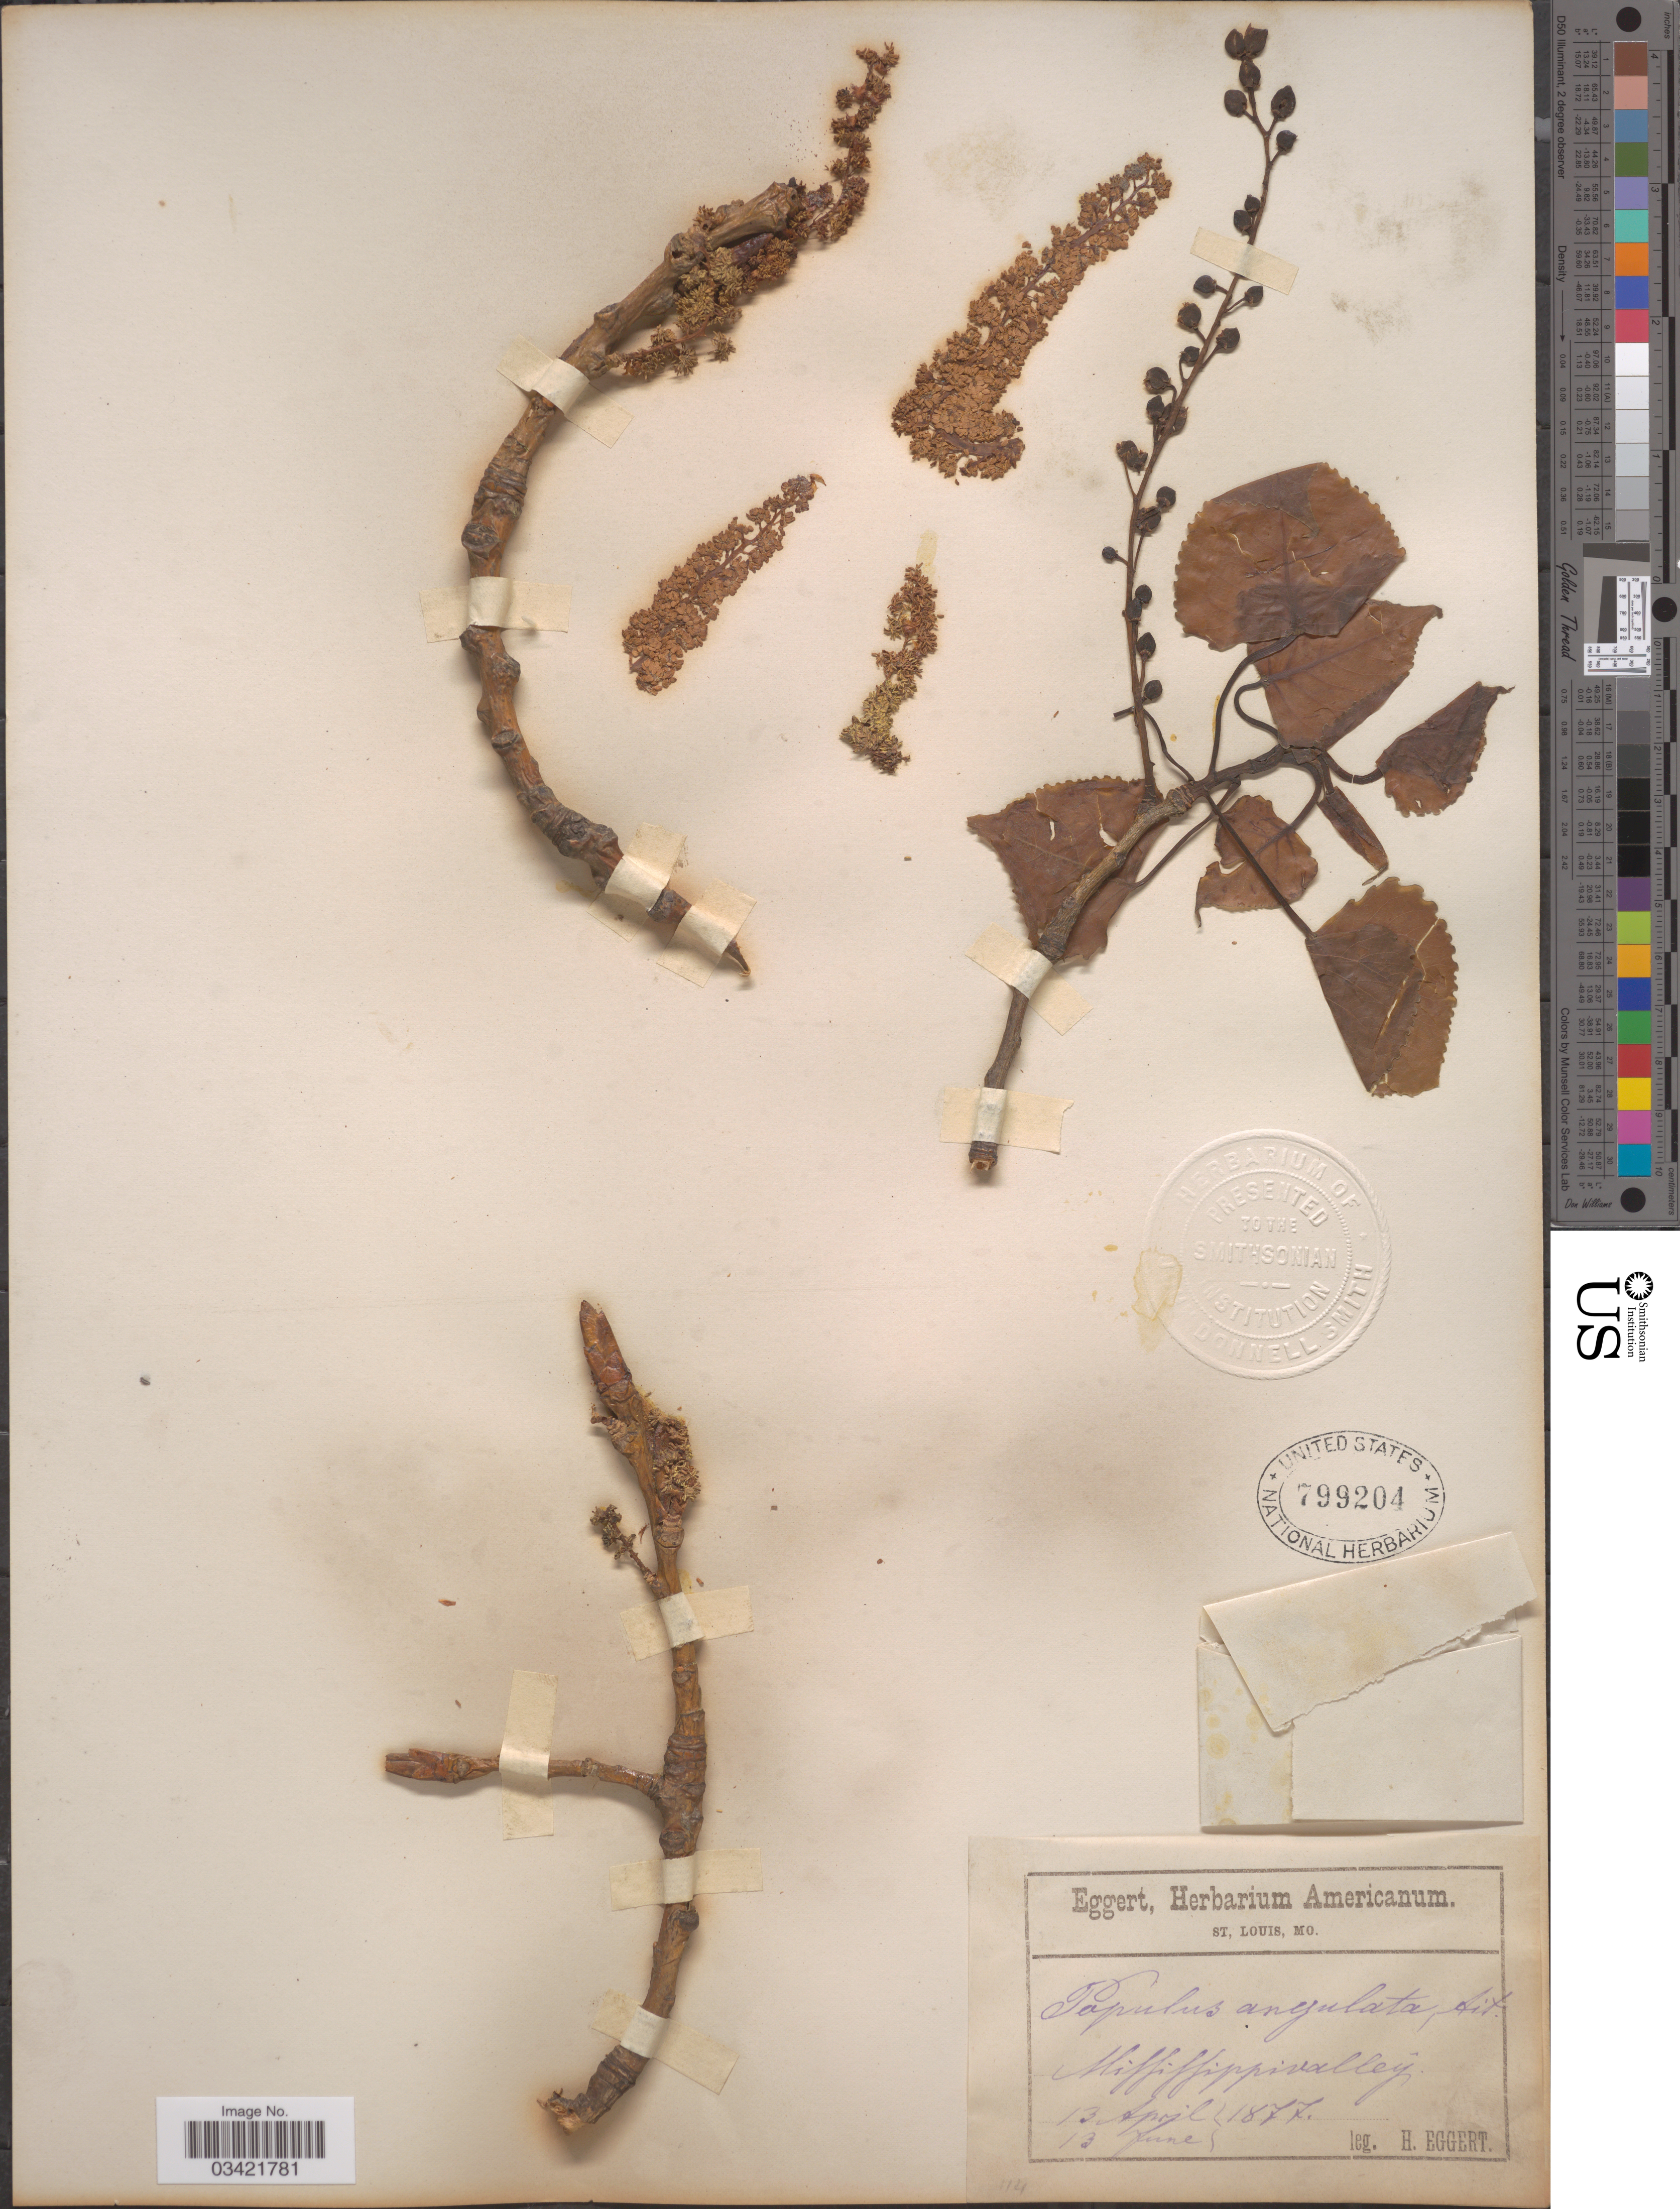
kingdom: Plantae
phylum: Tracheophyta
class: Magnoliopsida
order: Malpighiales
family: Salicaceae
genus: Populus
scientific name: Populus deltoides subsp. deltoides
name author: W. Bartram ex Marshall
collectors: H. Eggert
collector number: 114?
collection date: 1877-04-13/1877-06-13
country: United States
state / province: Mississippi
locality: Mississippivalley.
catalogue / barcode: US 799204